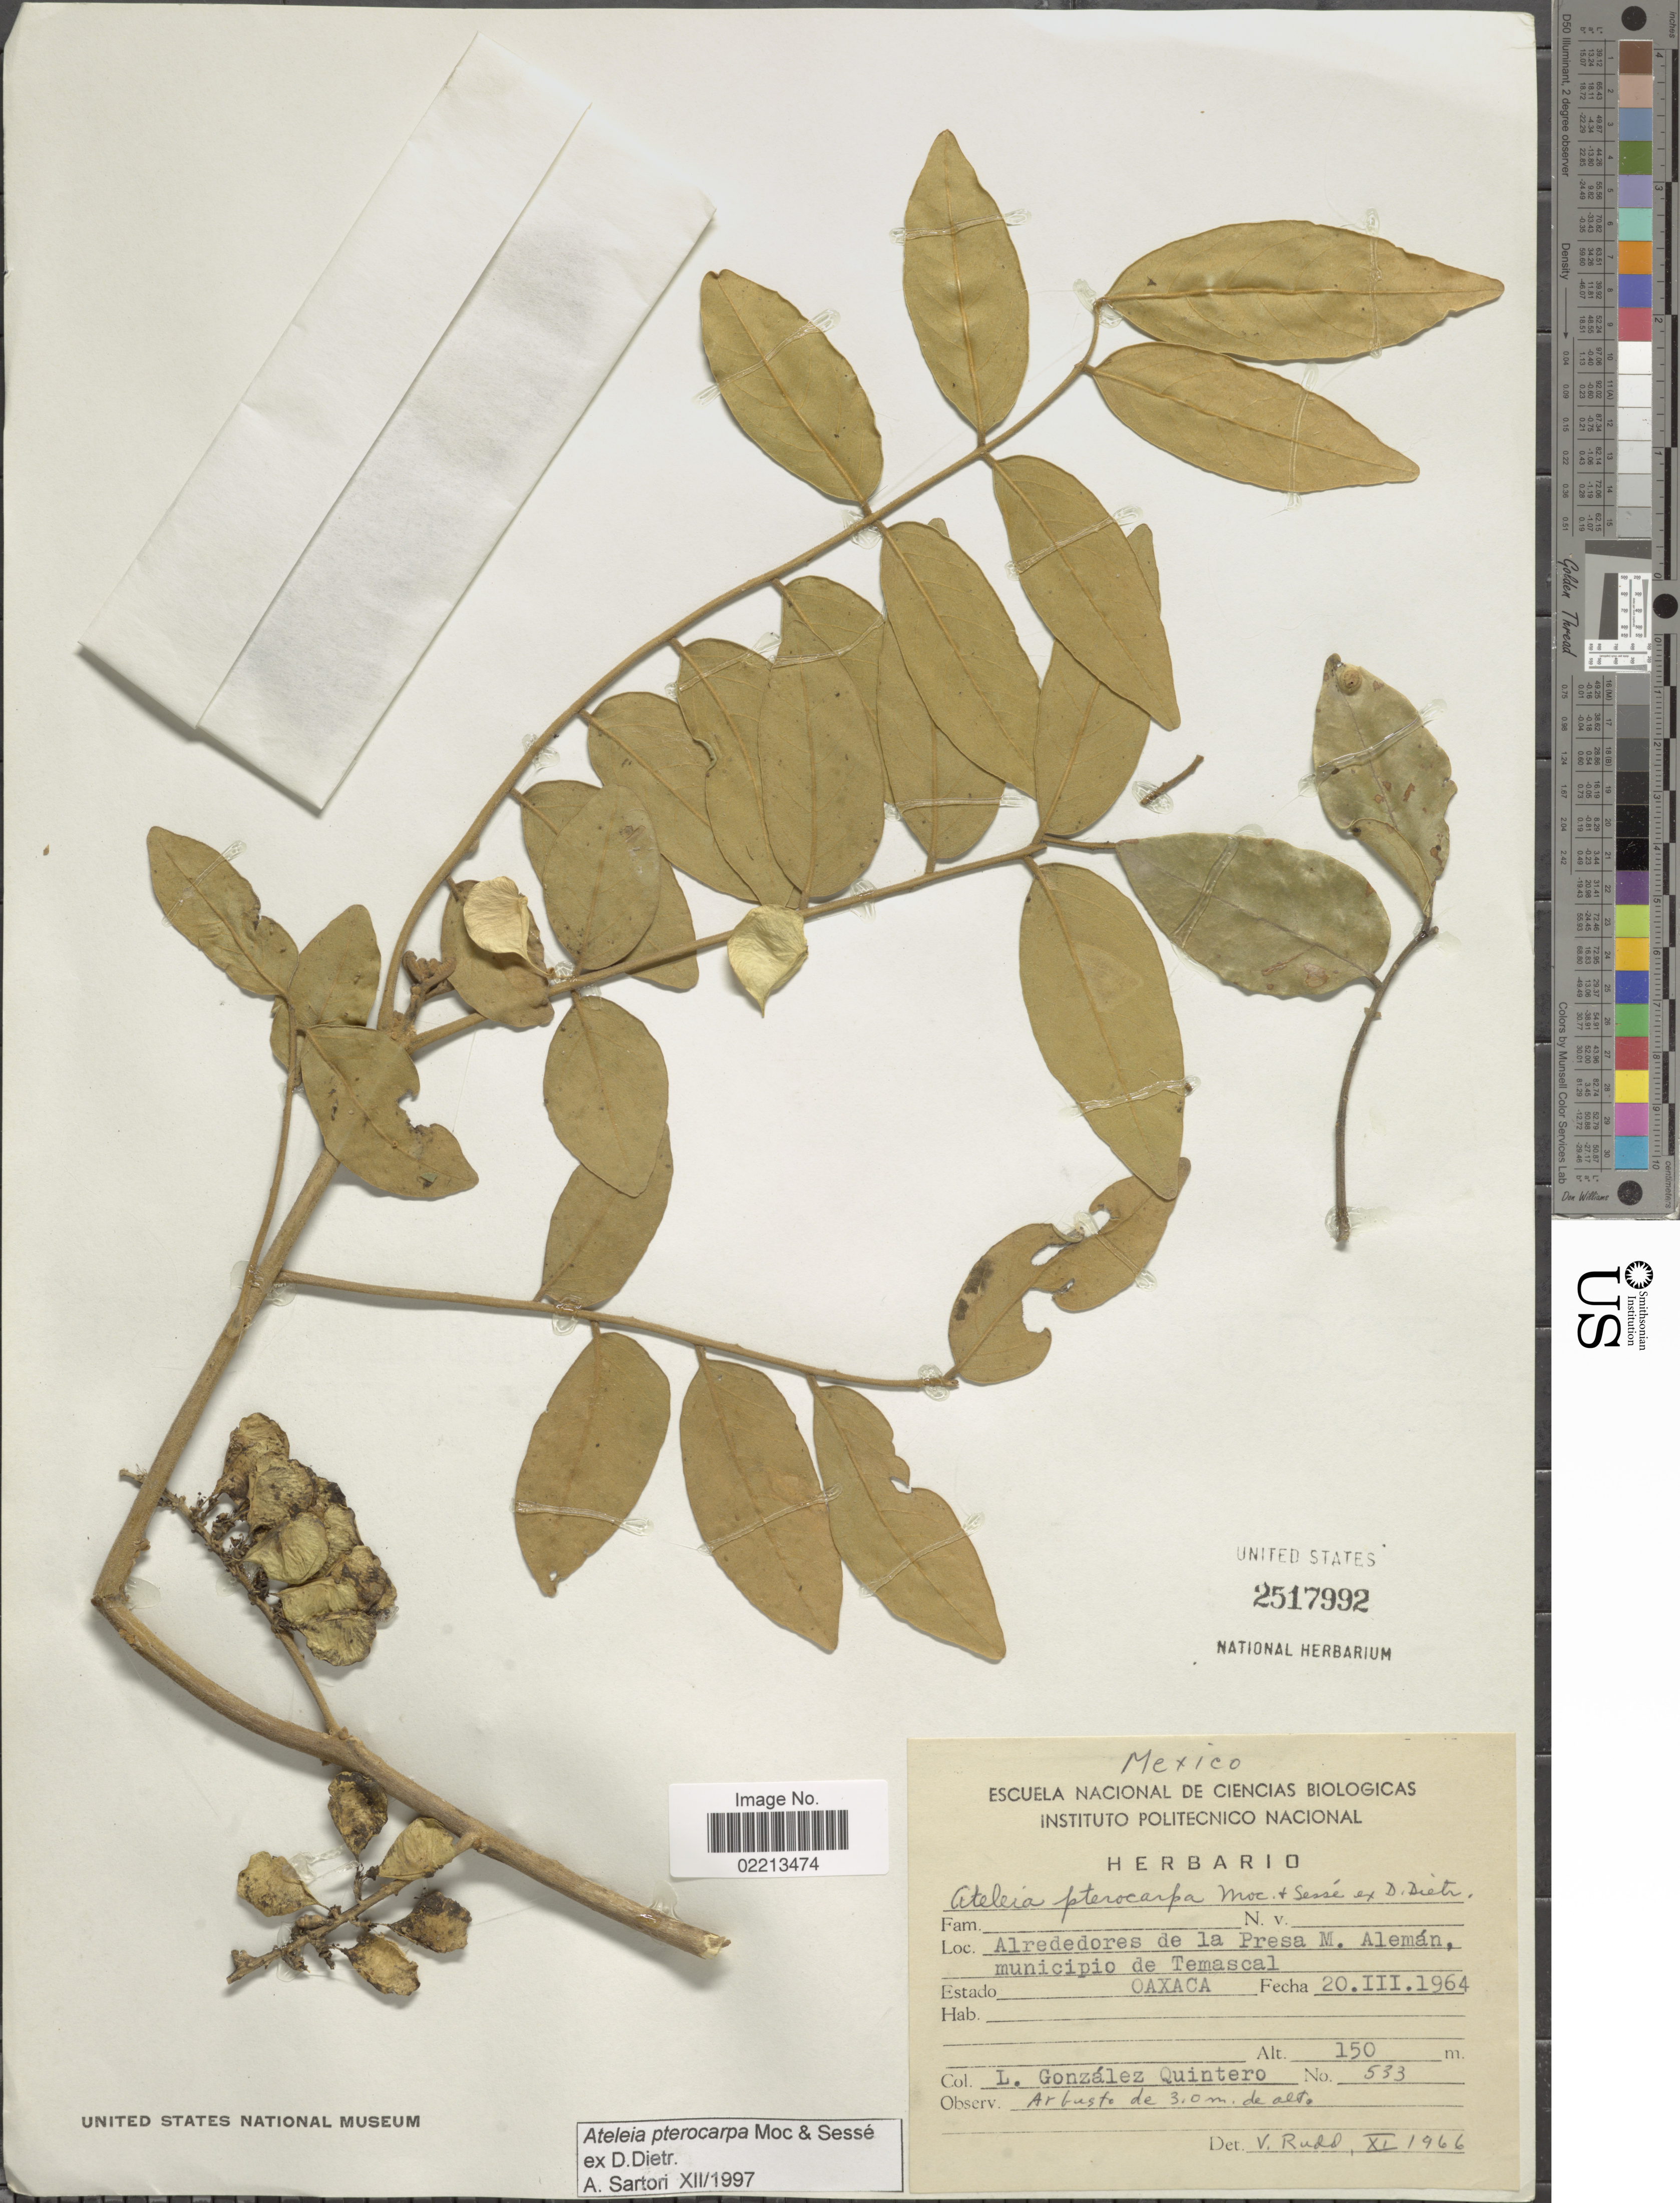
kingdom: Plantae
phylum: Tracheophyta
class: Magnoliopsida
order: Fabales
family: Fabaceae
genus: Ateleia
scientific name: Ateleia pterocarpa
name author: Moc. & Sessé ex D. Dietr.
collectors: L. González Quintero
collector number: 533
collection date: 1964-03-20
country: Mexico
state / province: Oaxaca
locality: Alrededores de la Presa M. Aleman, municipio de Temascal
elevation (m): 150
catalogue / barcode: US 2517992